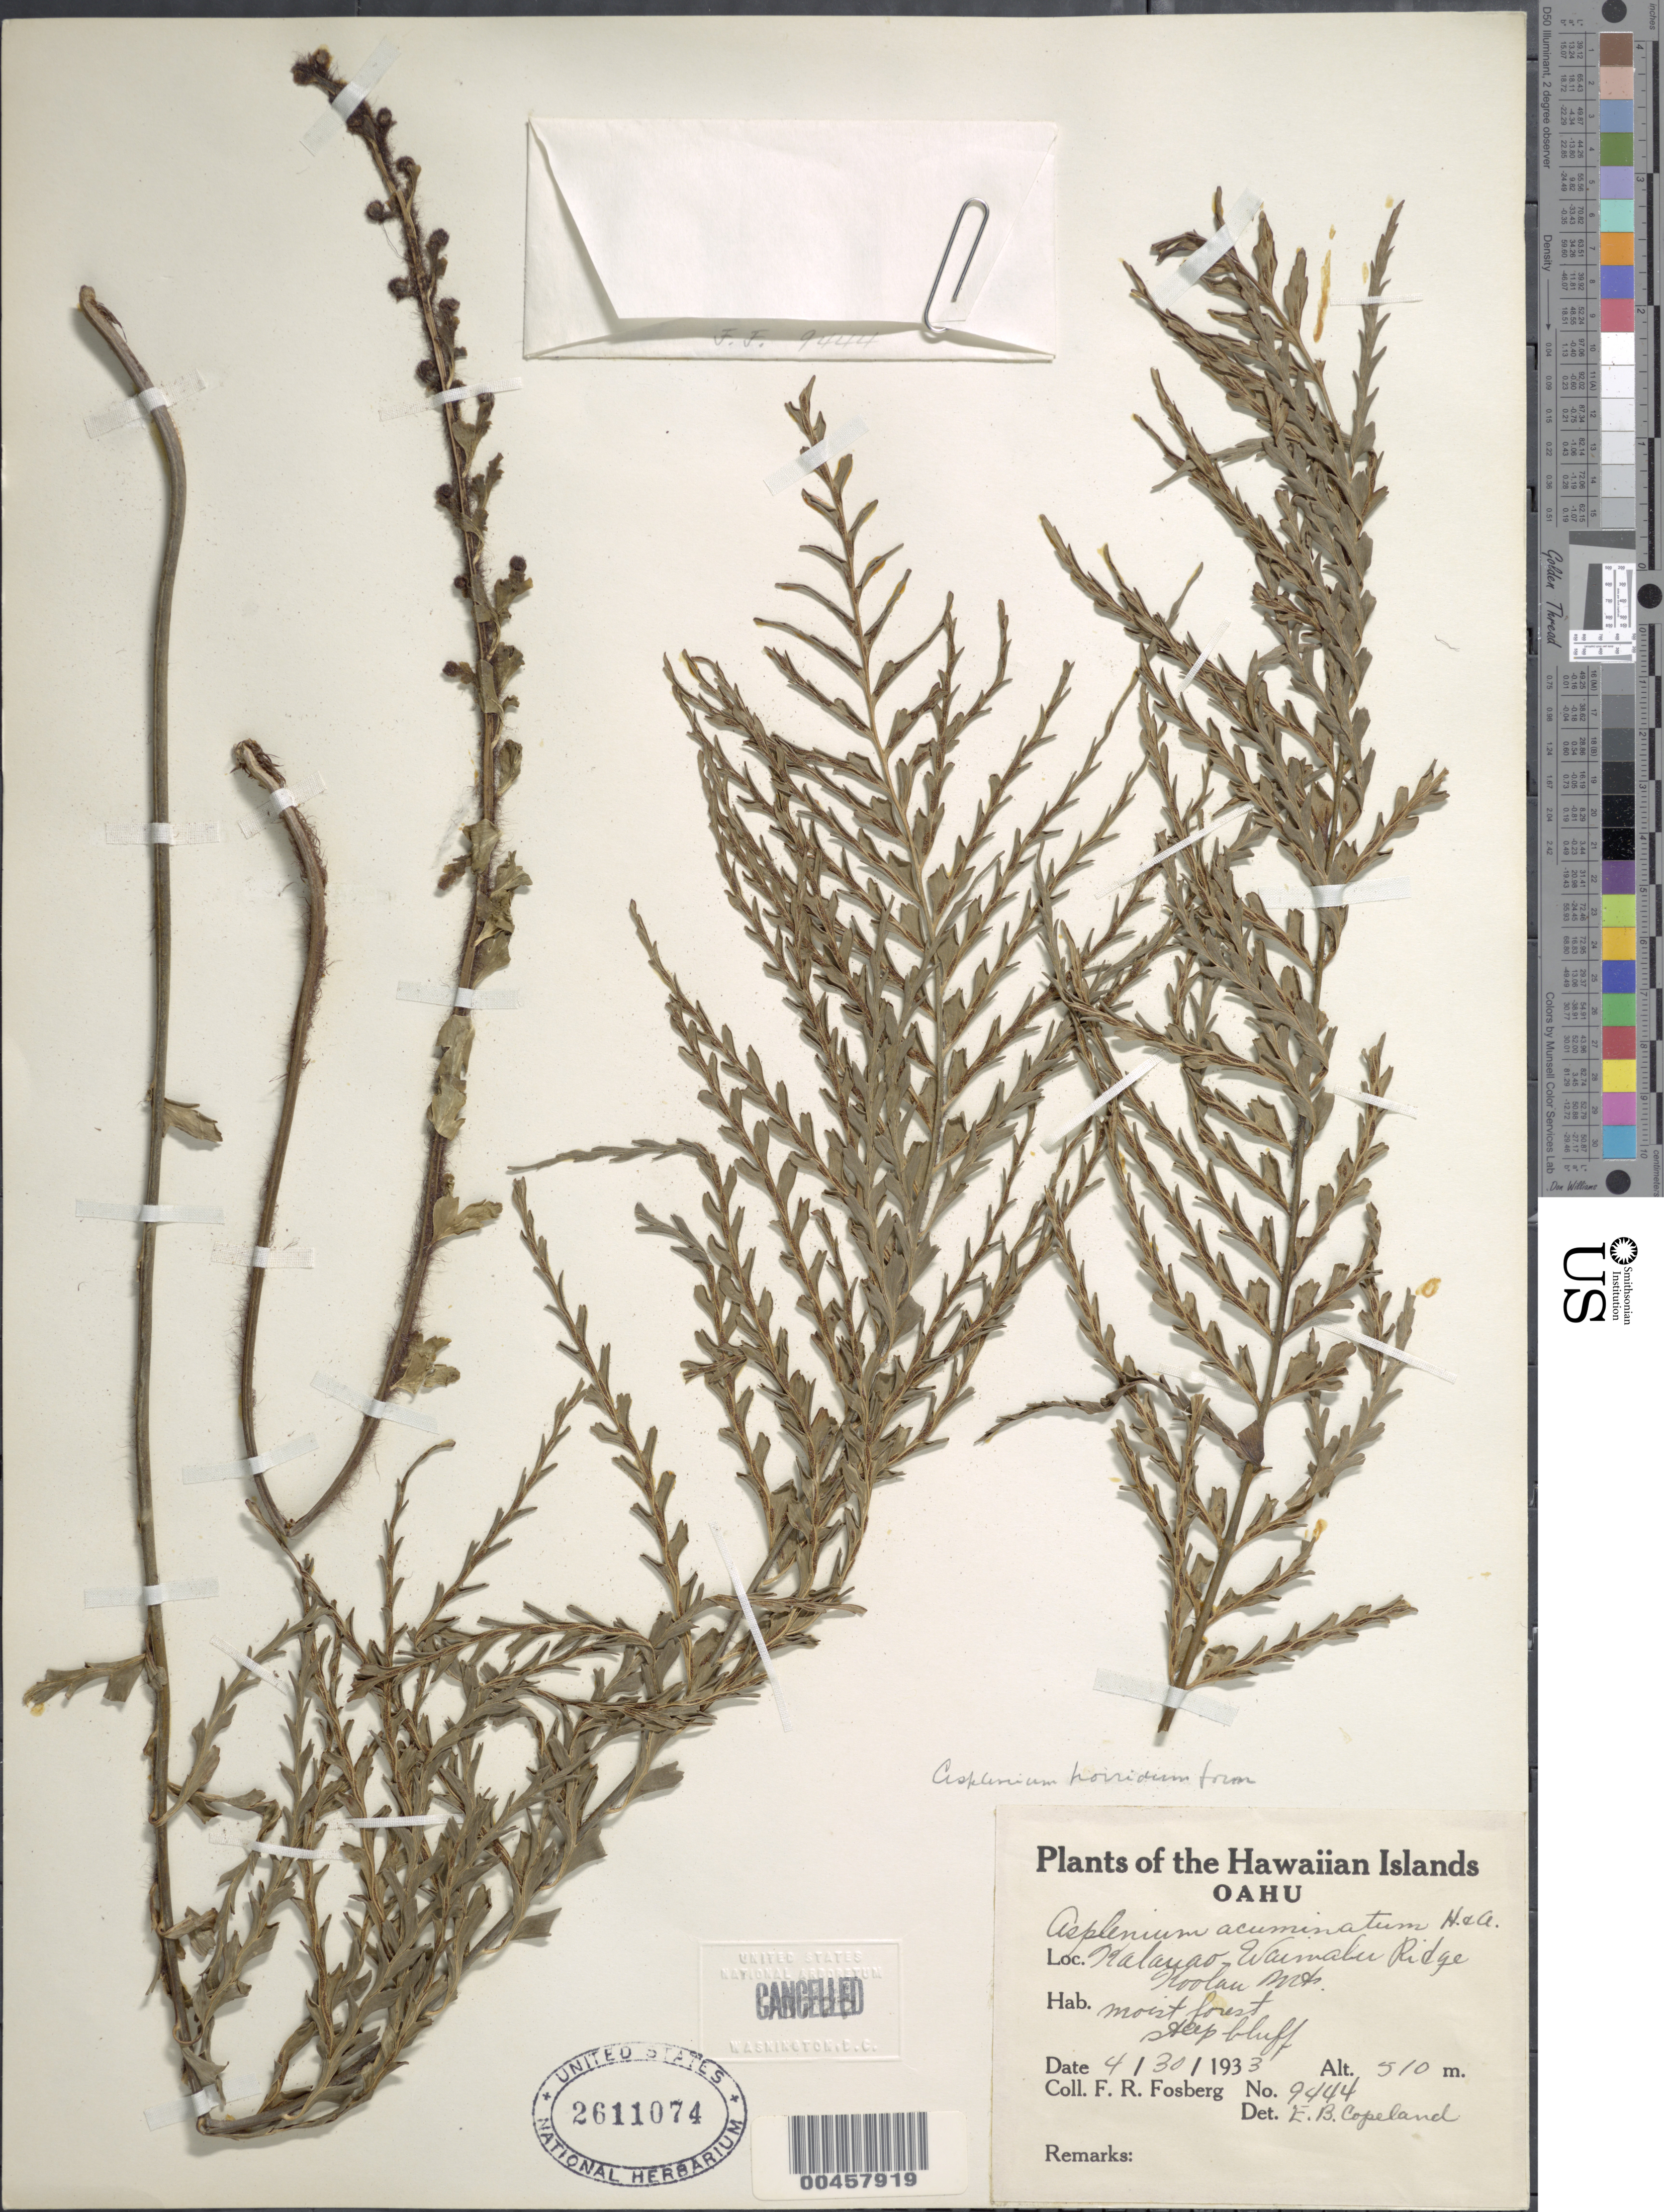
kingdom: Plantae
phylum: Tracheophyta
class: Polypodiopsida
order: Polypodiales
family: Aspleniaceae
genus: Asplenium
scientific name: Asplenium horridum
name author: Kaulf.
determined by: Salgado, A. E.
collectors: F. R. Fosberg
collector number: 9444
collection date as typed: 30 Apr 1933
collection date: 1933-04-30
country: United States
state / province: Hawaii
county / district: Honolulu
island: Oahu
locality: Kalauao-Waimalu Ridge, Koolau Mts.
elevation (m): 510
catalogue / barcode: US 2611074